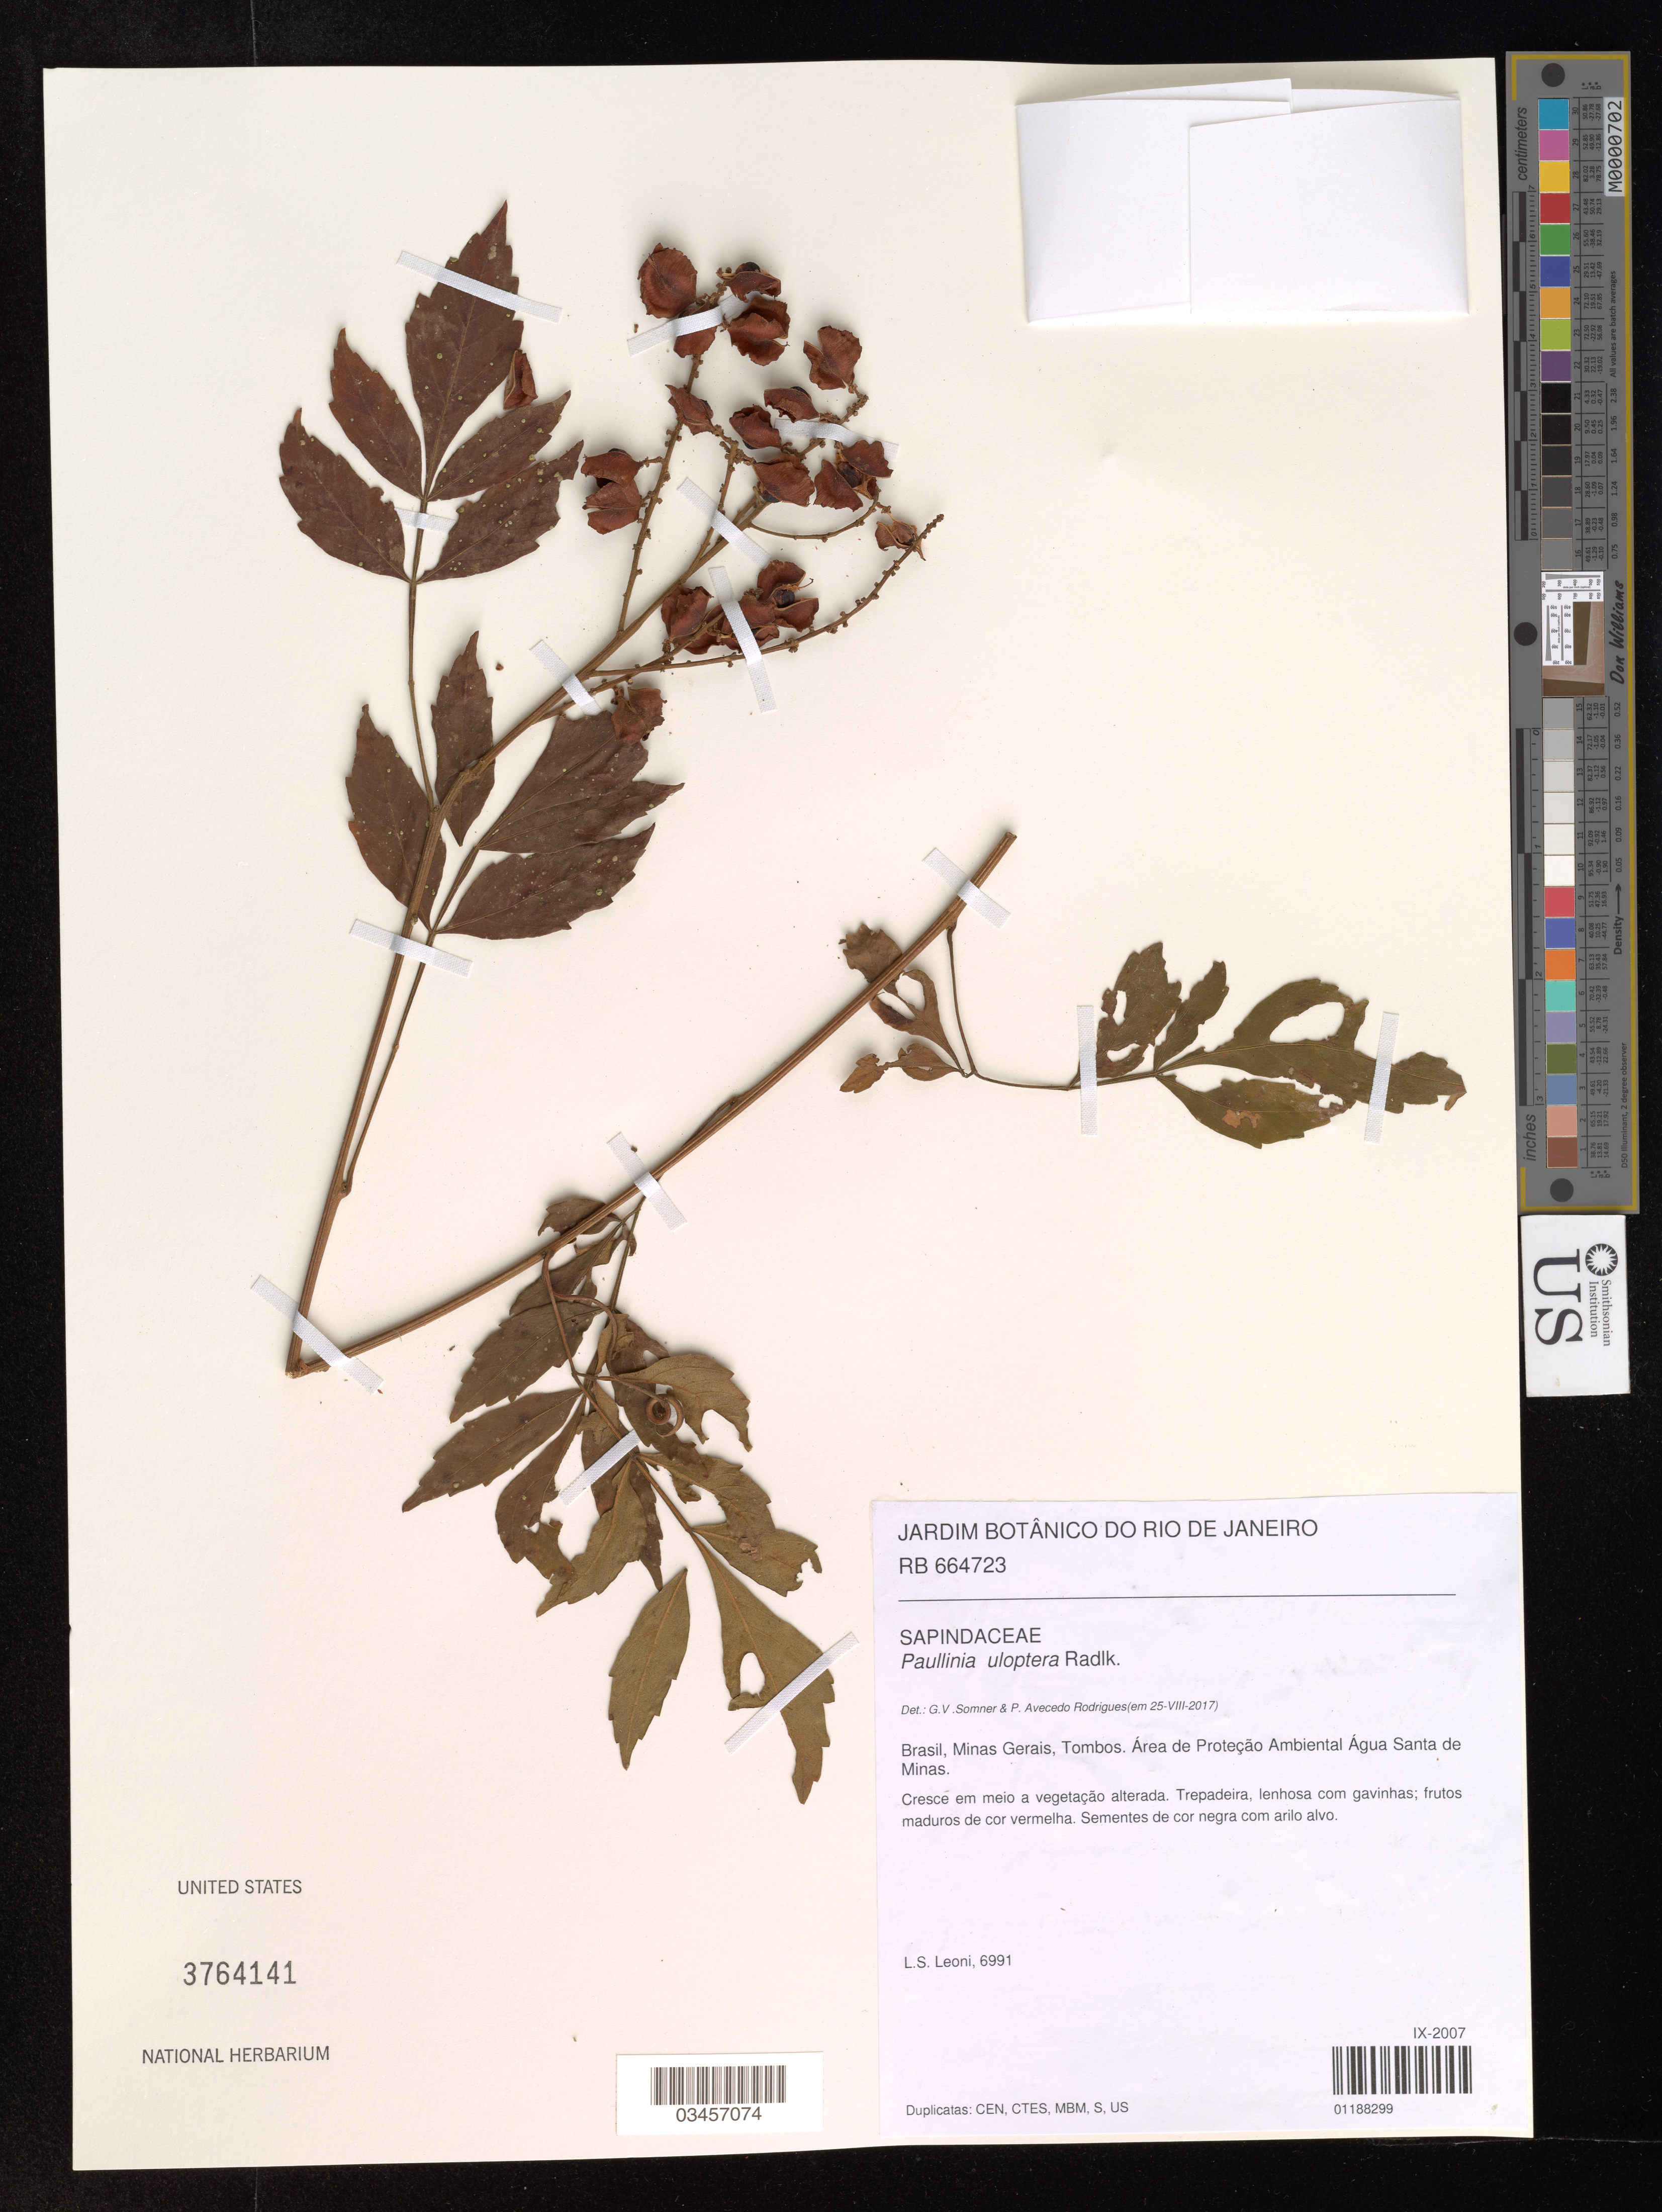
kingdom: Plantae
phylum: Tracheophyta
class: Magnoliopsida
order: Sapindales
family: Sapindaceae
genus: Paullinia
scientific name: Paullinia uloptera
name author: Radlk.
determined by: Acevedo-Rodríguez, P.; Somner, G. V.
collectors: L. S. Leoni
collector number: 6991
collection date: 2007-09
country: Brazil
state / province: Minas Gerais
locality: Tombos. Área de Protecão Ambiental Água Santa de Minas.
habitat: Cresce em meio a vegetação alterada.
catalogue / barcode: US 3764141